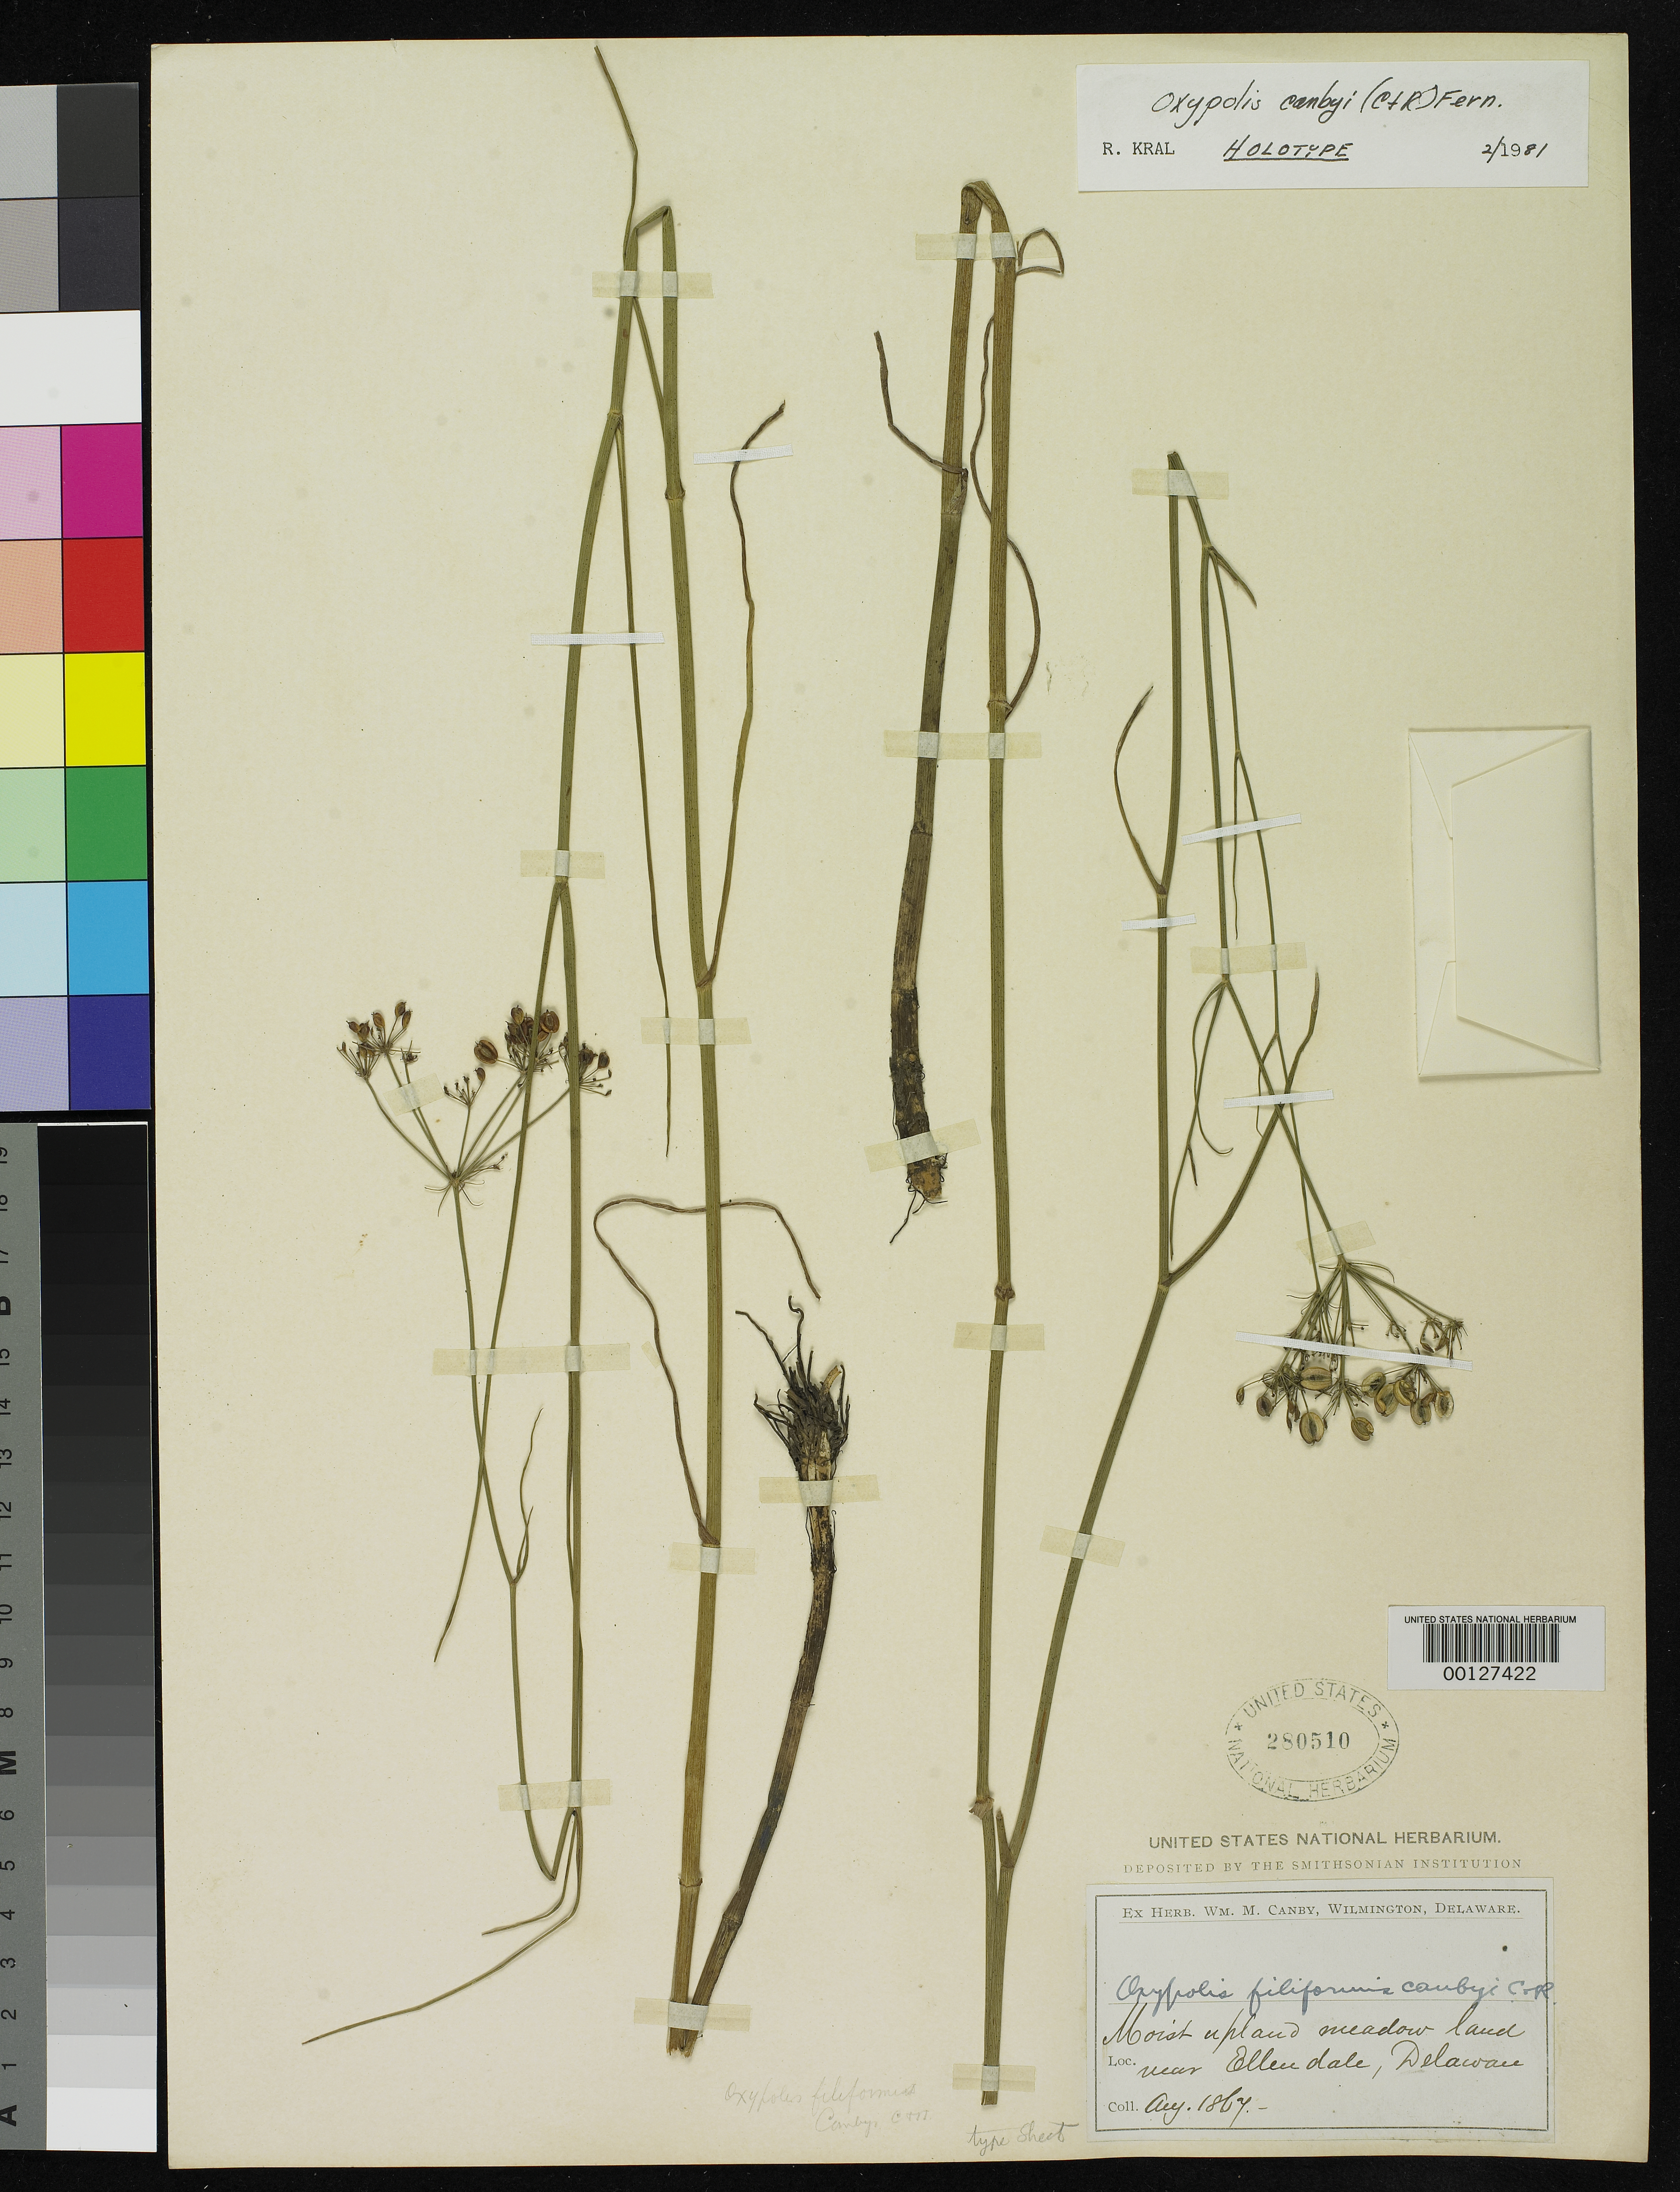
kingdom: Plantae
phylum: Tracheophyta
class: Magnoliopsida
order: Apiales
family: Apiaceae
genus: Oxypolis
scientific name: Oxypolis filiformis var. canbyi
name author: J.M. Coult. & Rose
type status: Holotype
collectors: W. M. Canby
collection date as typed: Aug 1867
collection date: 1867-08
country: United States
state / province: Delaware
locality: Near Ellendale.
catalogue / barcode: US 280510